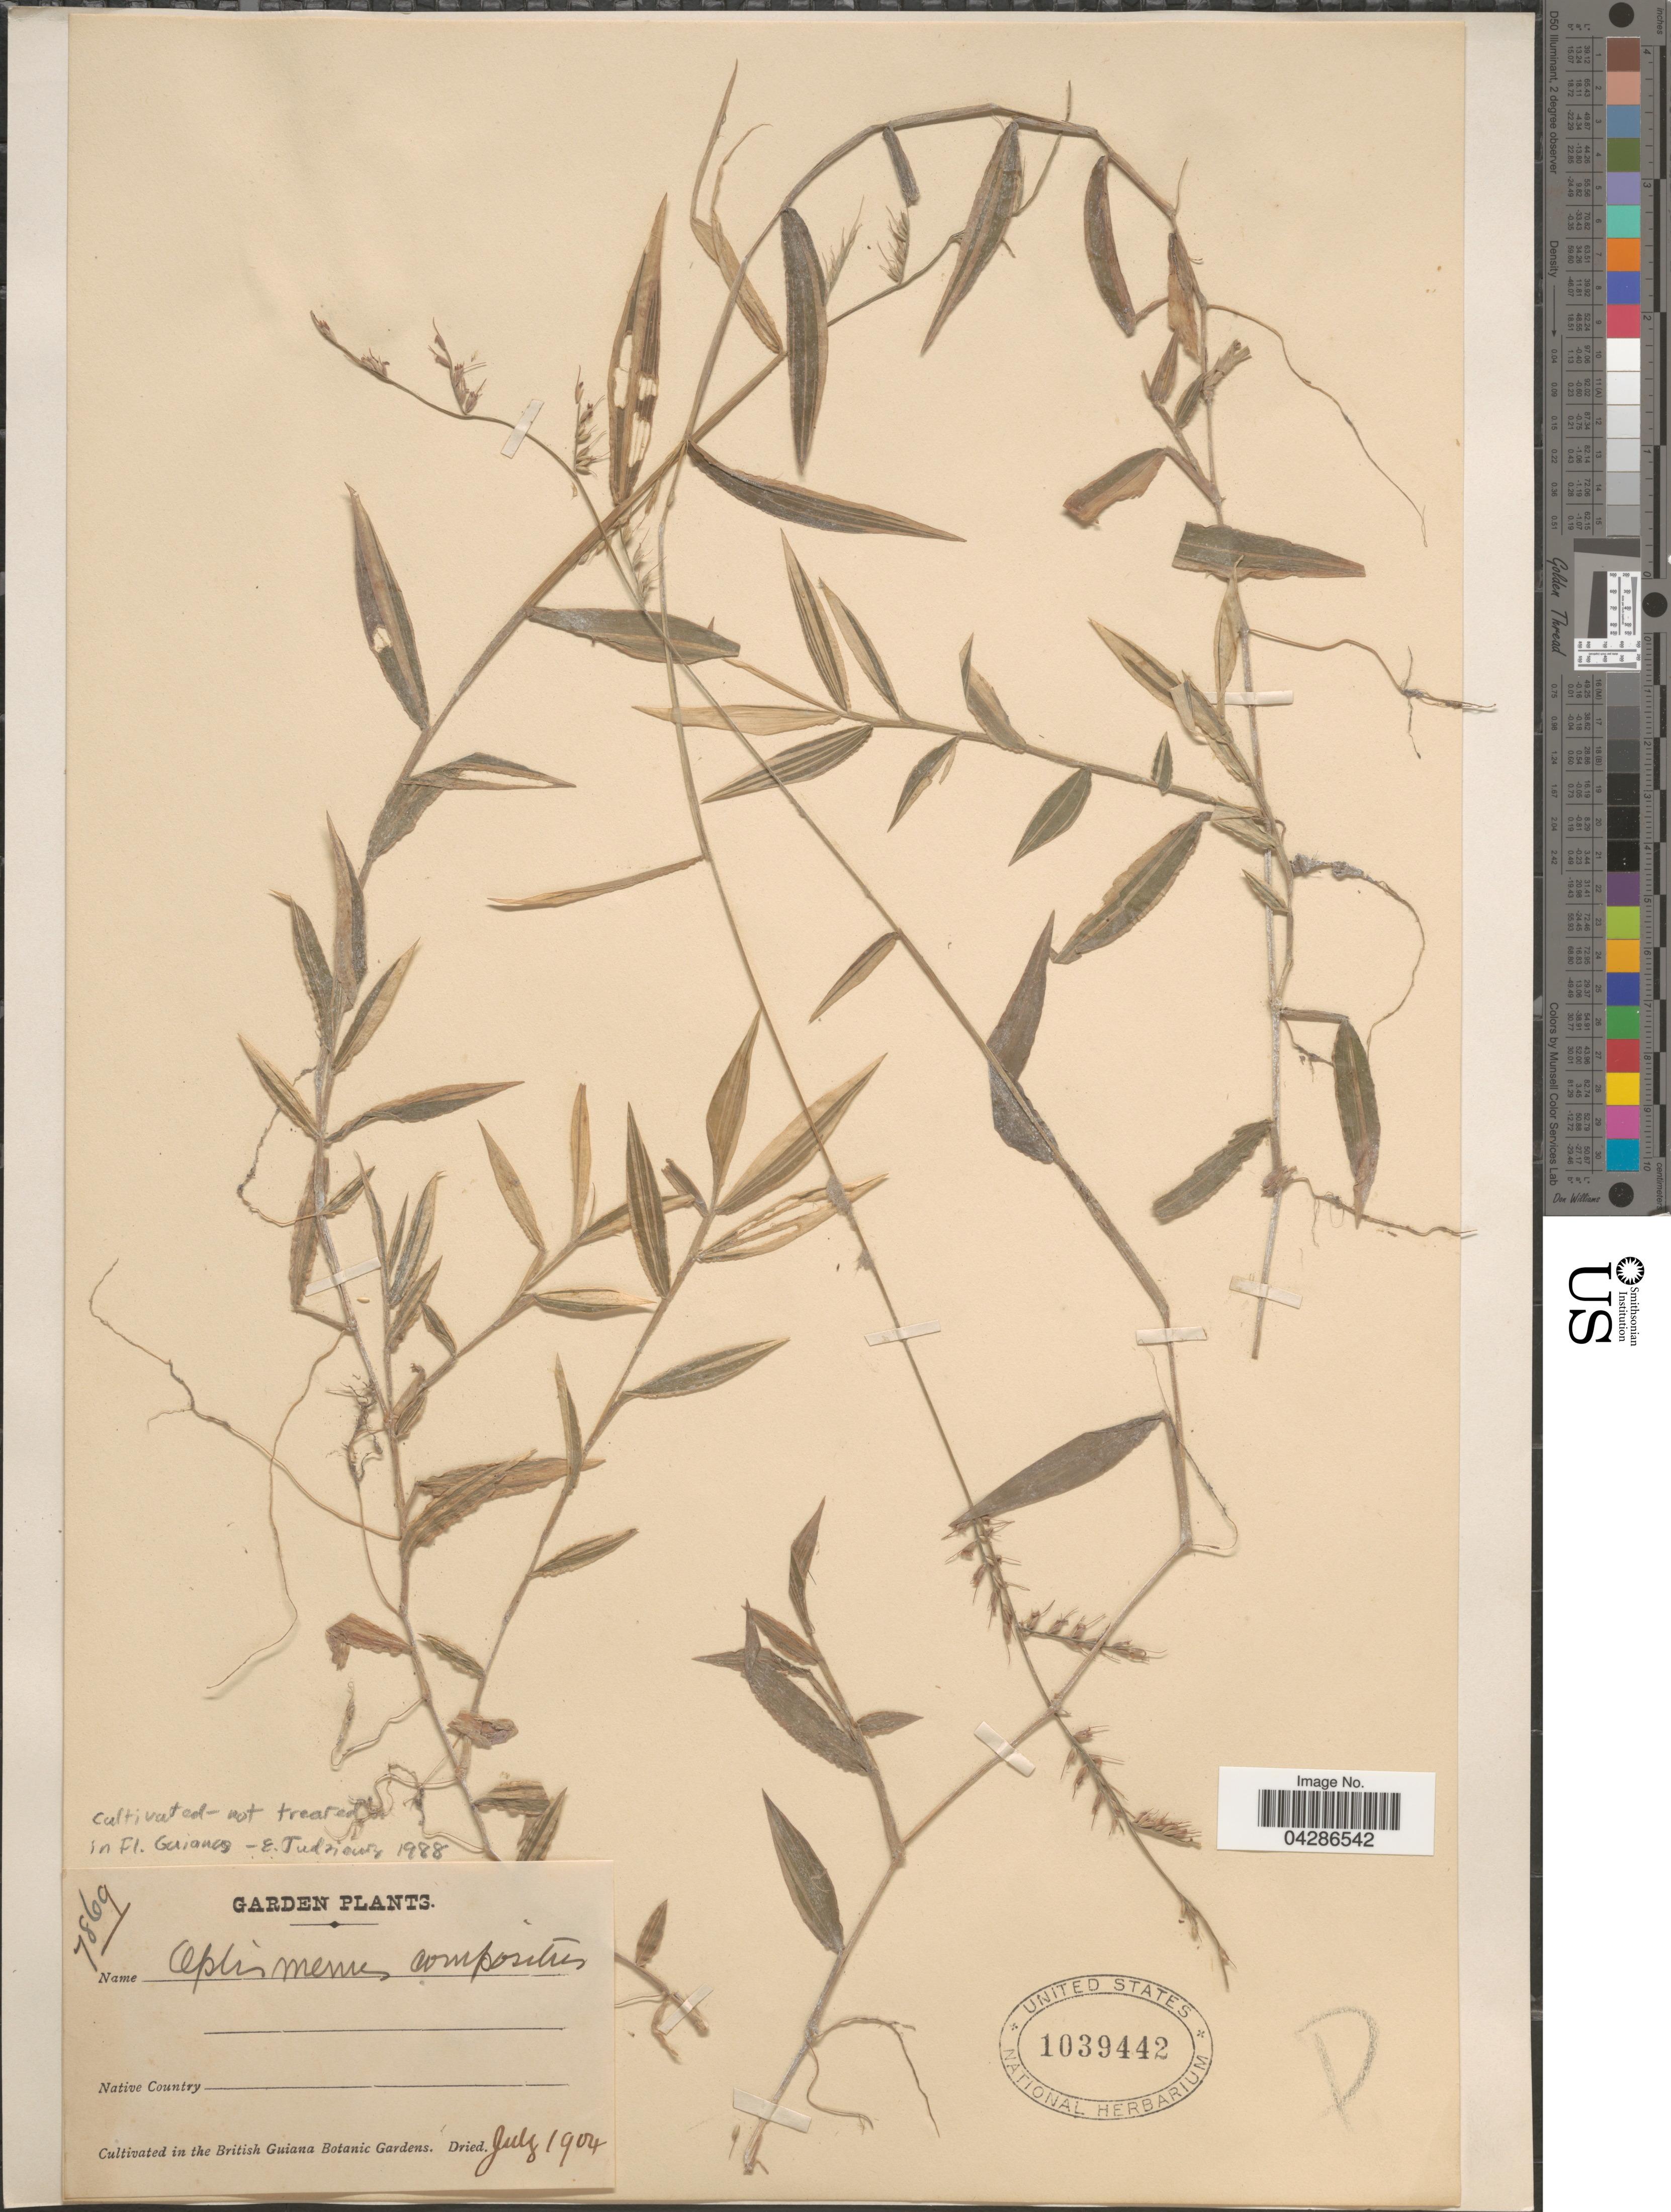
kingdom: Plantae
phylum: Tracheophyta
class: Liliopsida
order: Poales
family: Poaceae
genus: Oplismenus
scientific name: Oplismenus burmannii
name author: (Retz.) P. Beauv.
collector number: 7869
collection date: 1904-07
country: Guyana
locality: British Guiana Botanic Garden. Guianas.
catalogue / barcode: US 1039442